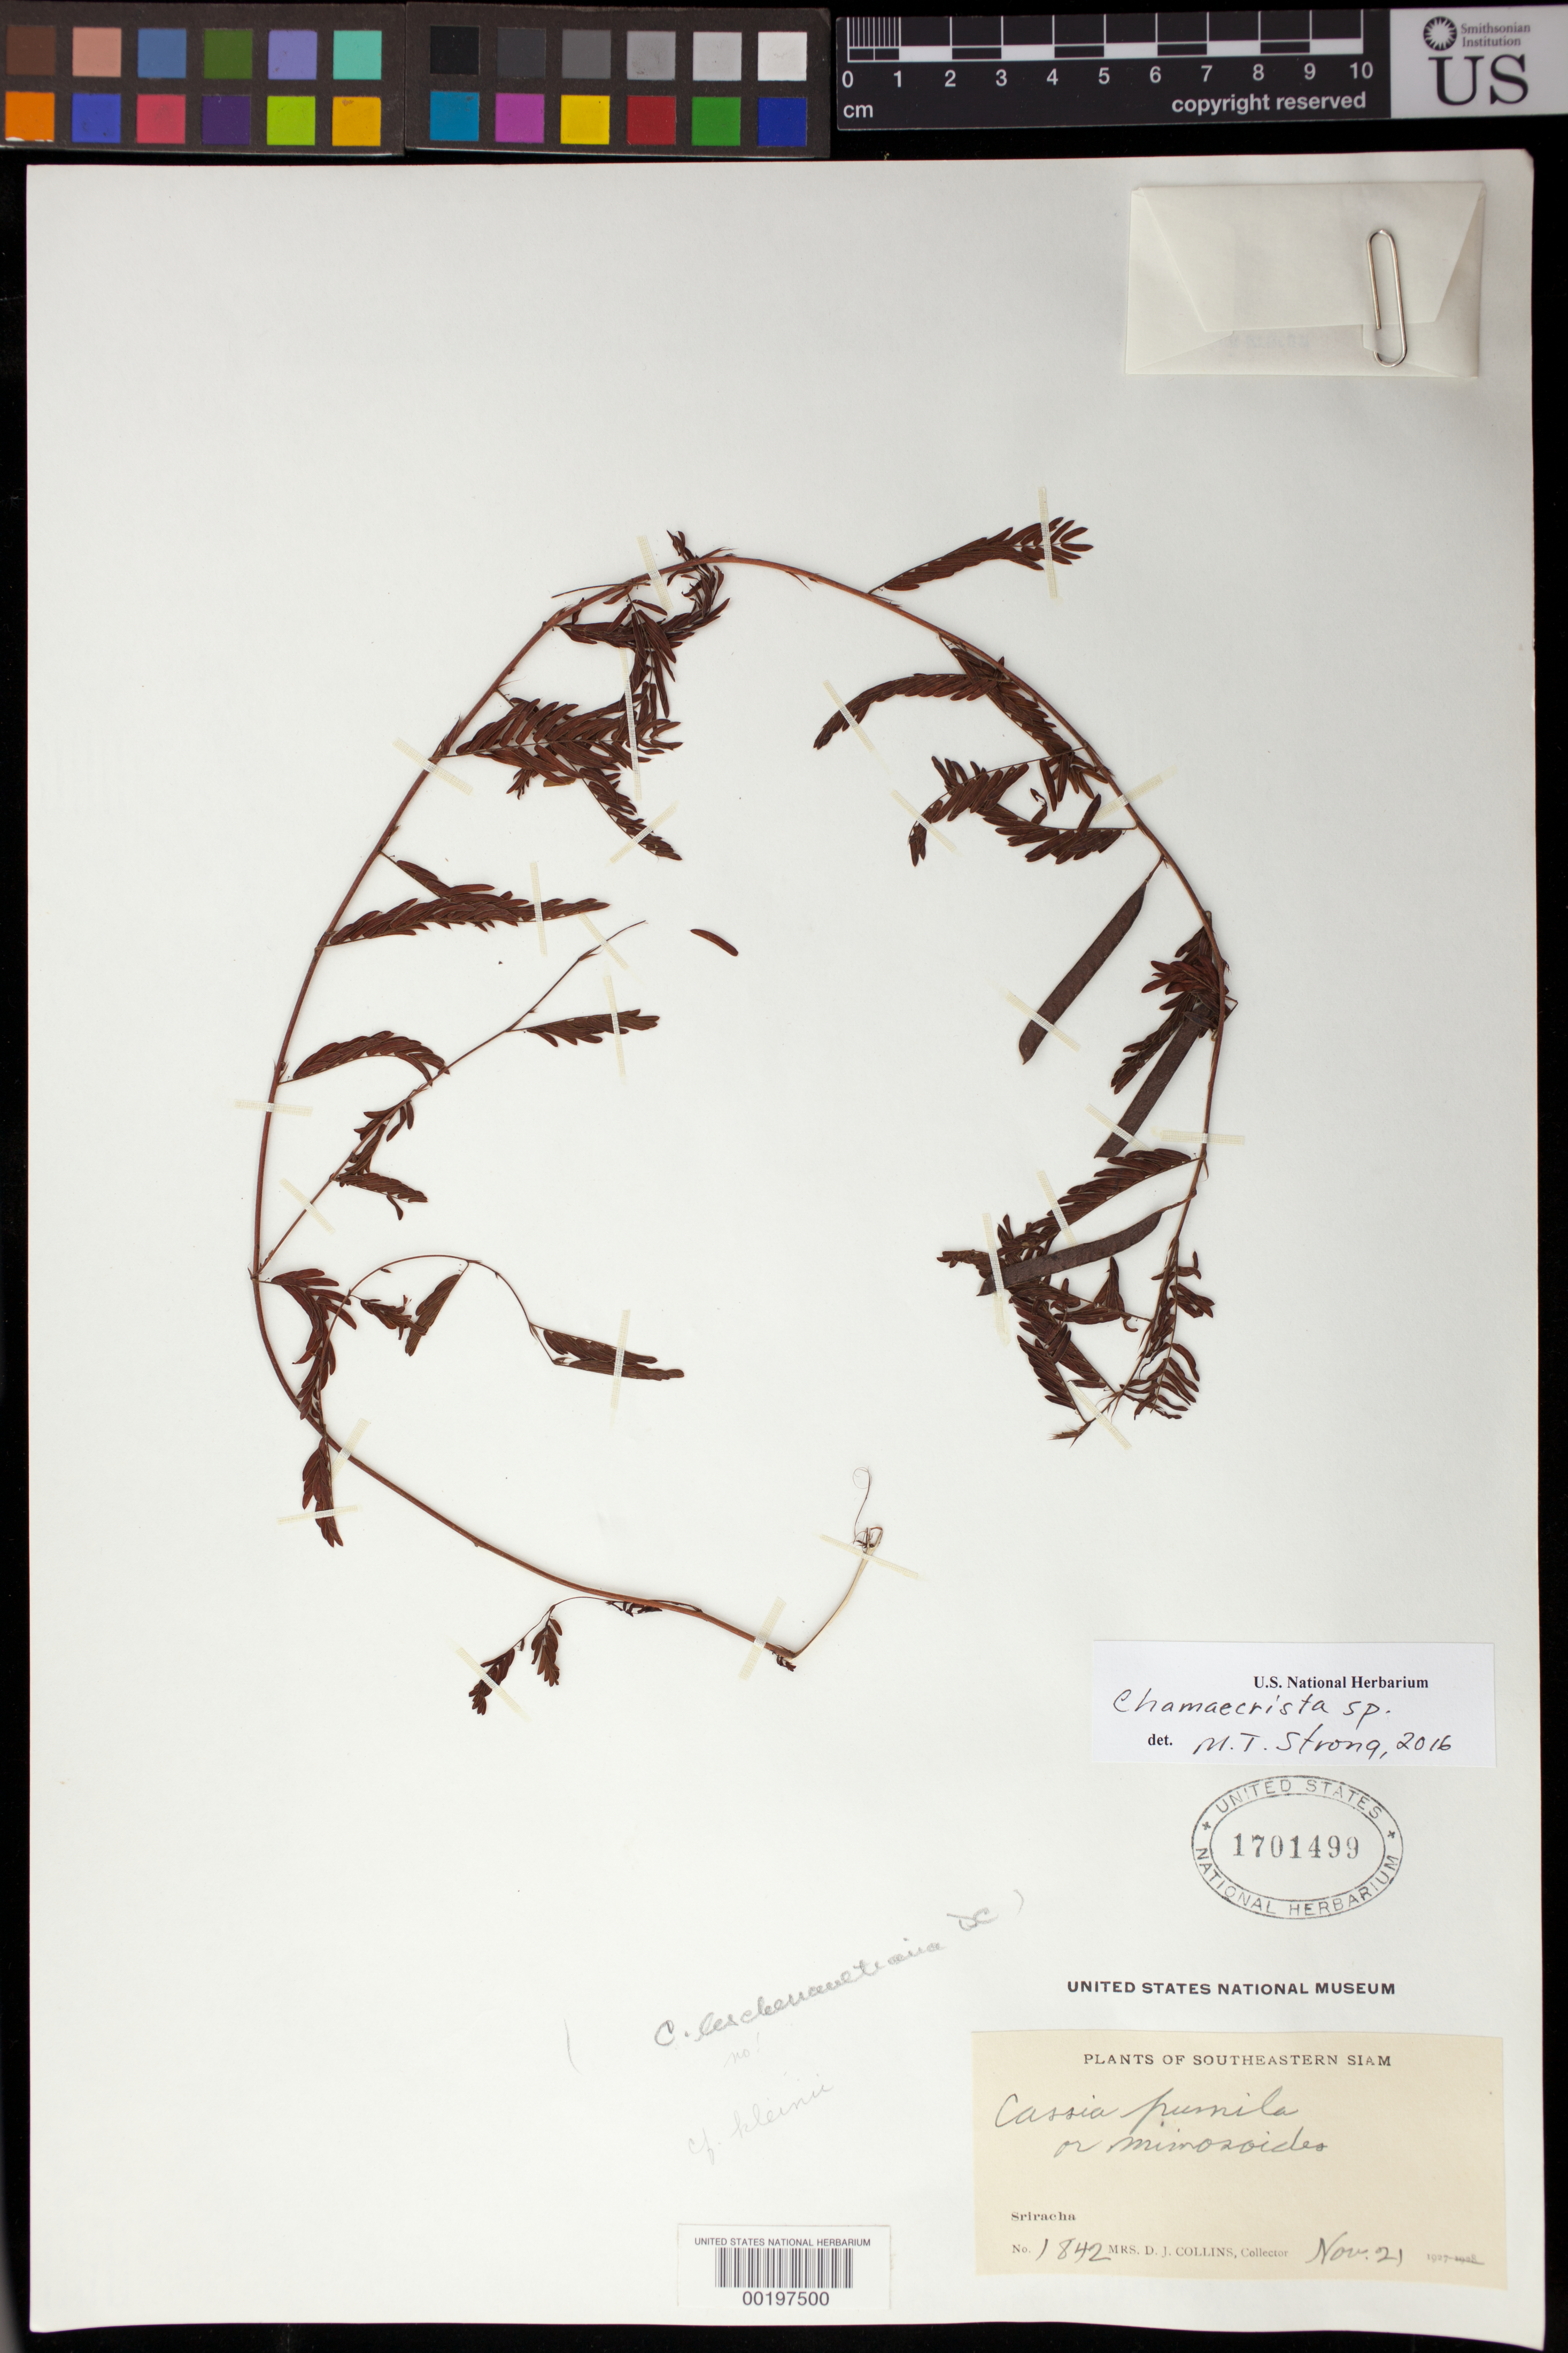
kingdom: Plantae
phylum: Tracheophyta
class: Magnoliopsida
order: Fabales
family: Fabaceae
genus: Chamaecrista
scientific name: Chamaecrista sp.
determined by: Strong, M. T., (US), Smithsonian Institution - National Museum of Natural History (UNITED STATES)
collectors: Mrs. D. J. Collins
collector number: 1842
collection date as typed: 21 Nov 1927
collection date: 1927-11-21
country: Thailand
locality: Sriracha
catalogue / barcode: US 1701499